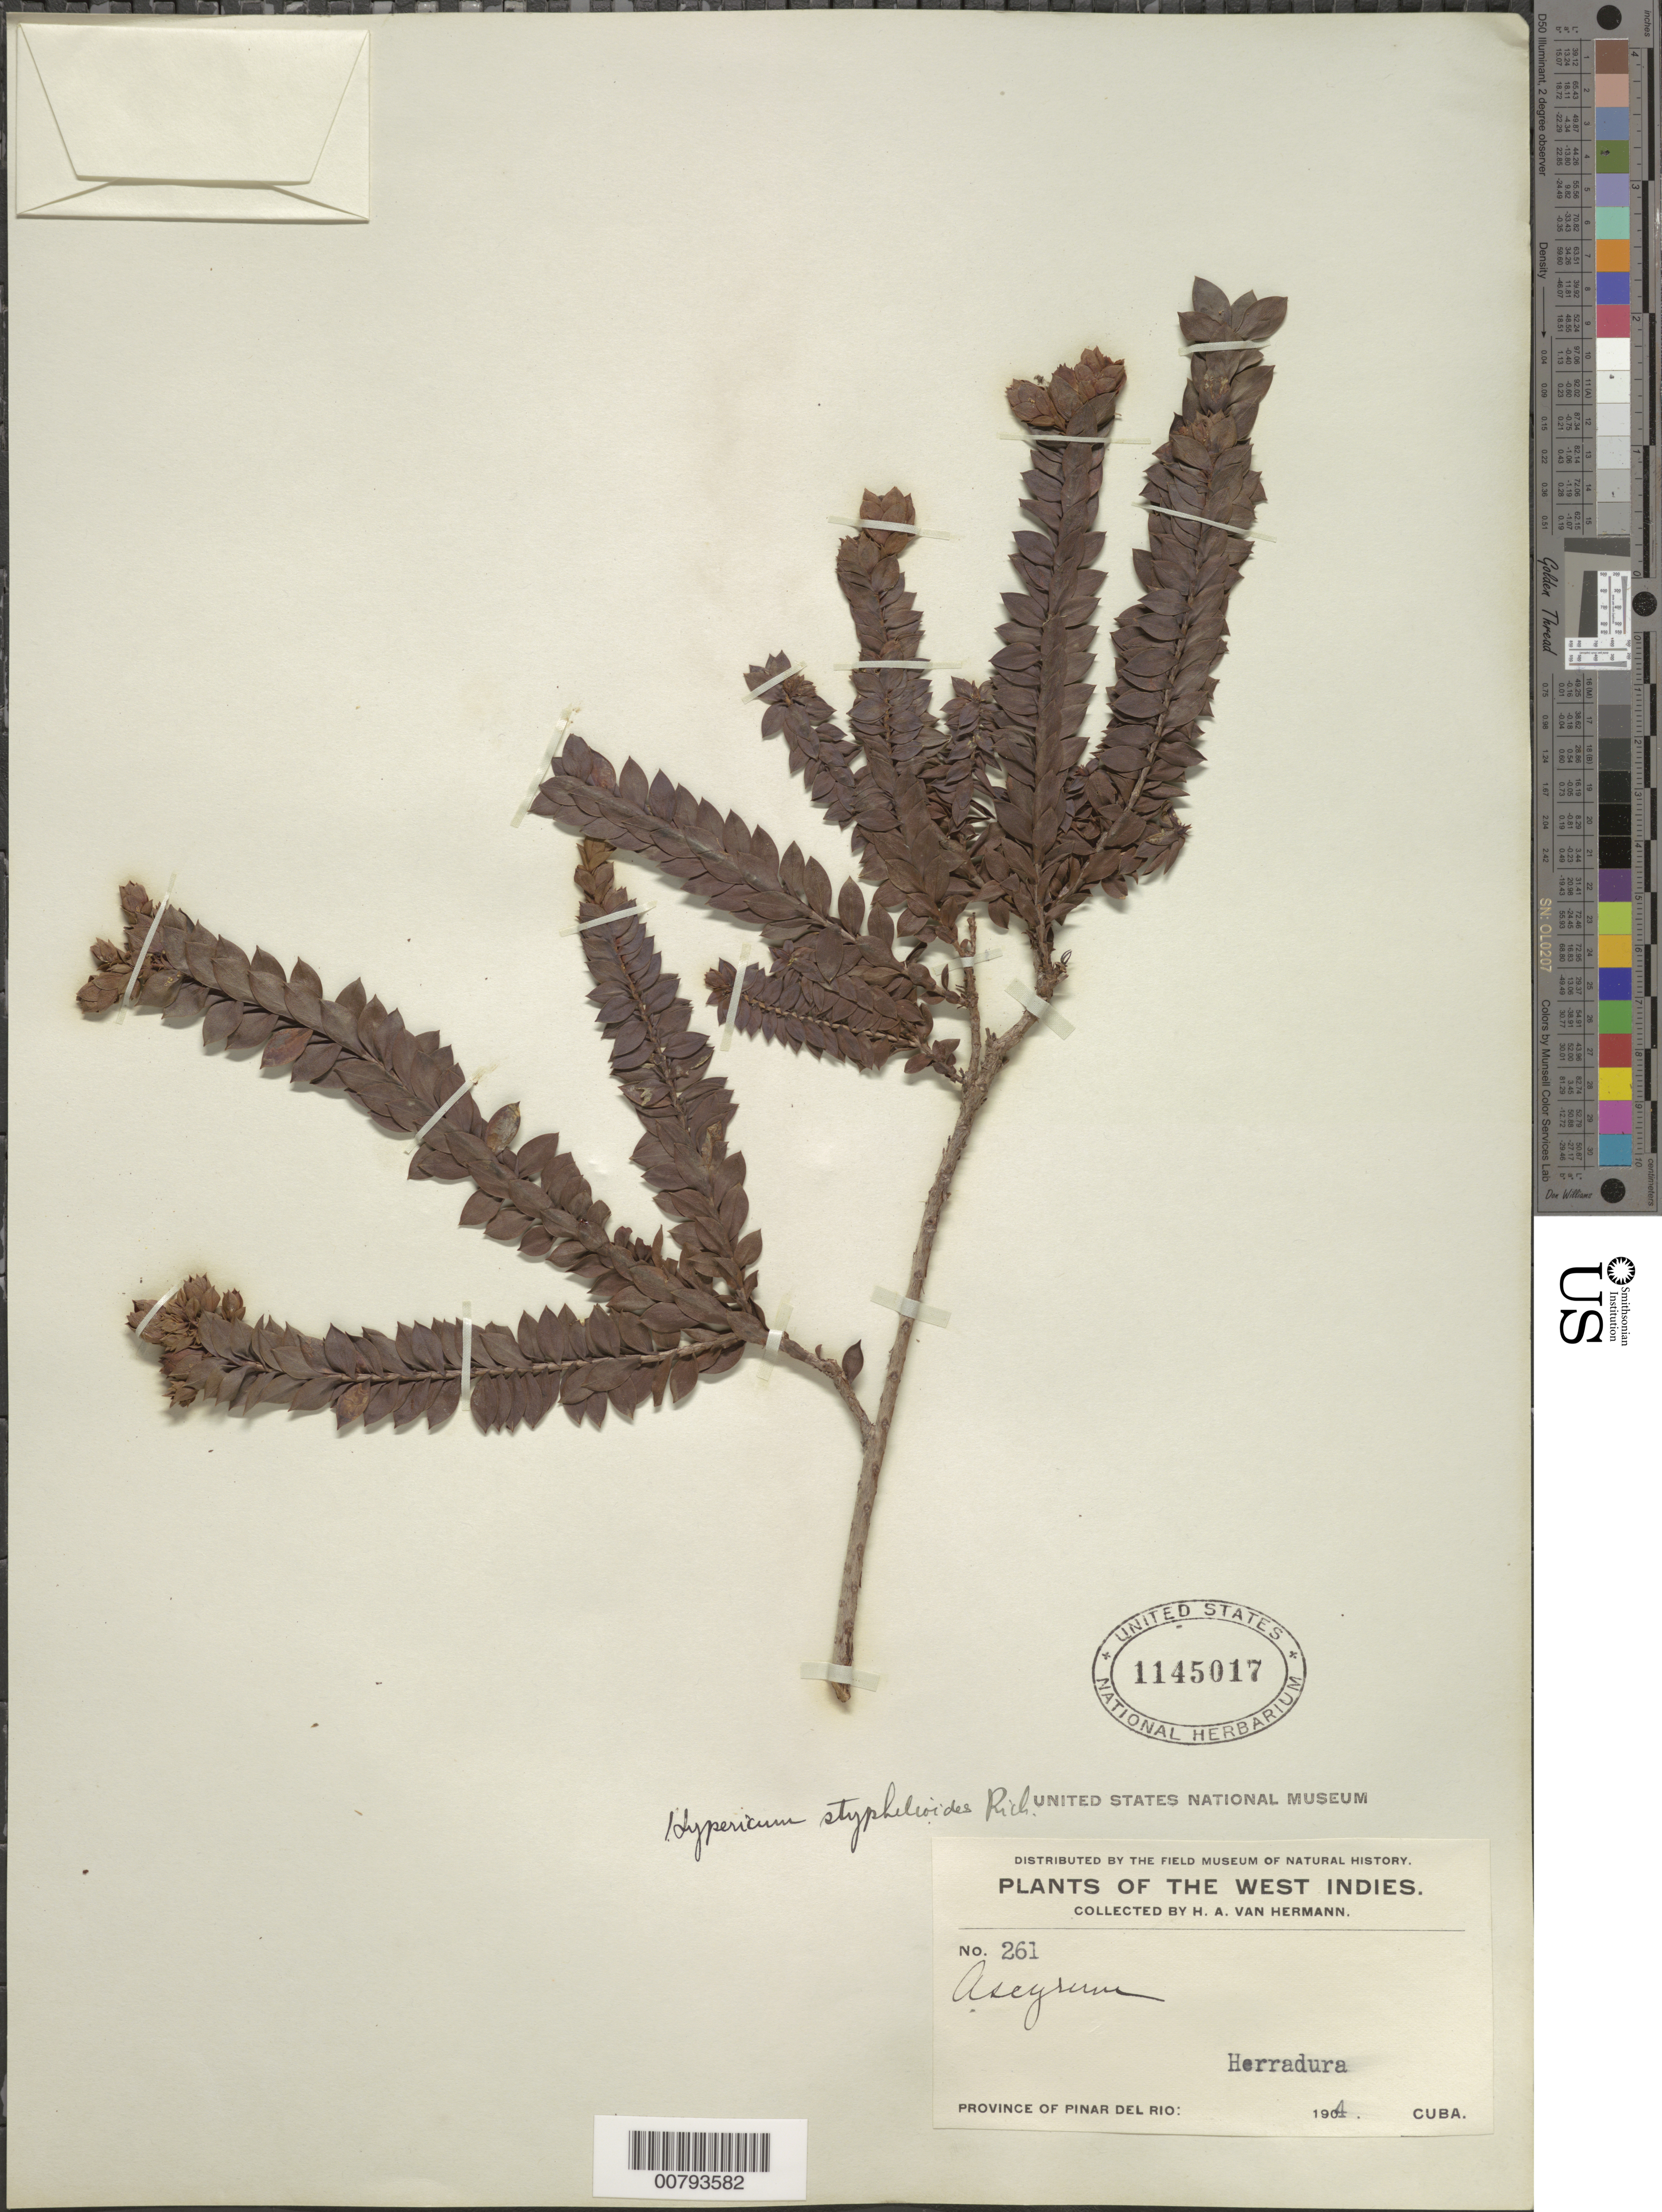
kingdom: Plantae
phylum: Tracheophyta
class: Magnoliopsida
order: Malpighiales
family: Hypericaceae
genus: Hypericum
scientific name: Hypericum styphelioides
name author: A. Rich.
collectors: H. A. Van Hermann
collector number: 261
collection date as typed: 1904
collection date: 1904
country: Cuba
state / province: Pinar del Río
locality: Herradura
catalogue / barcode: US 1145017